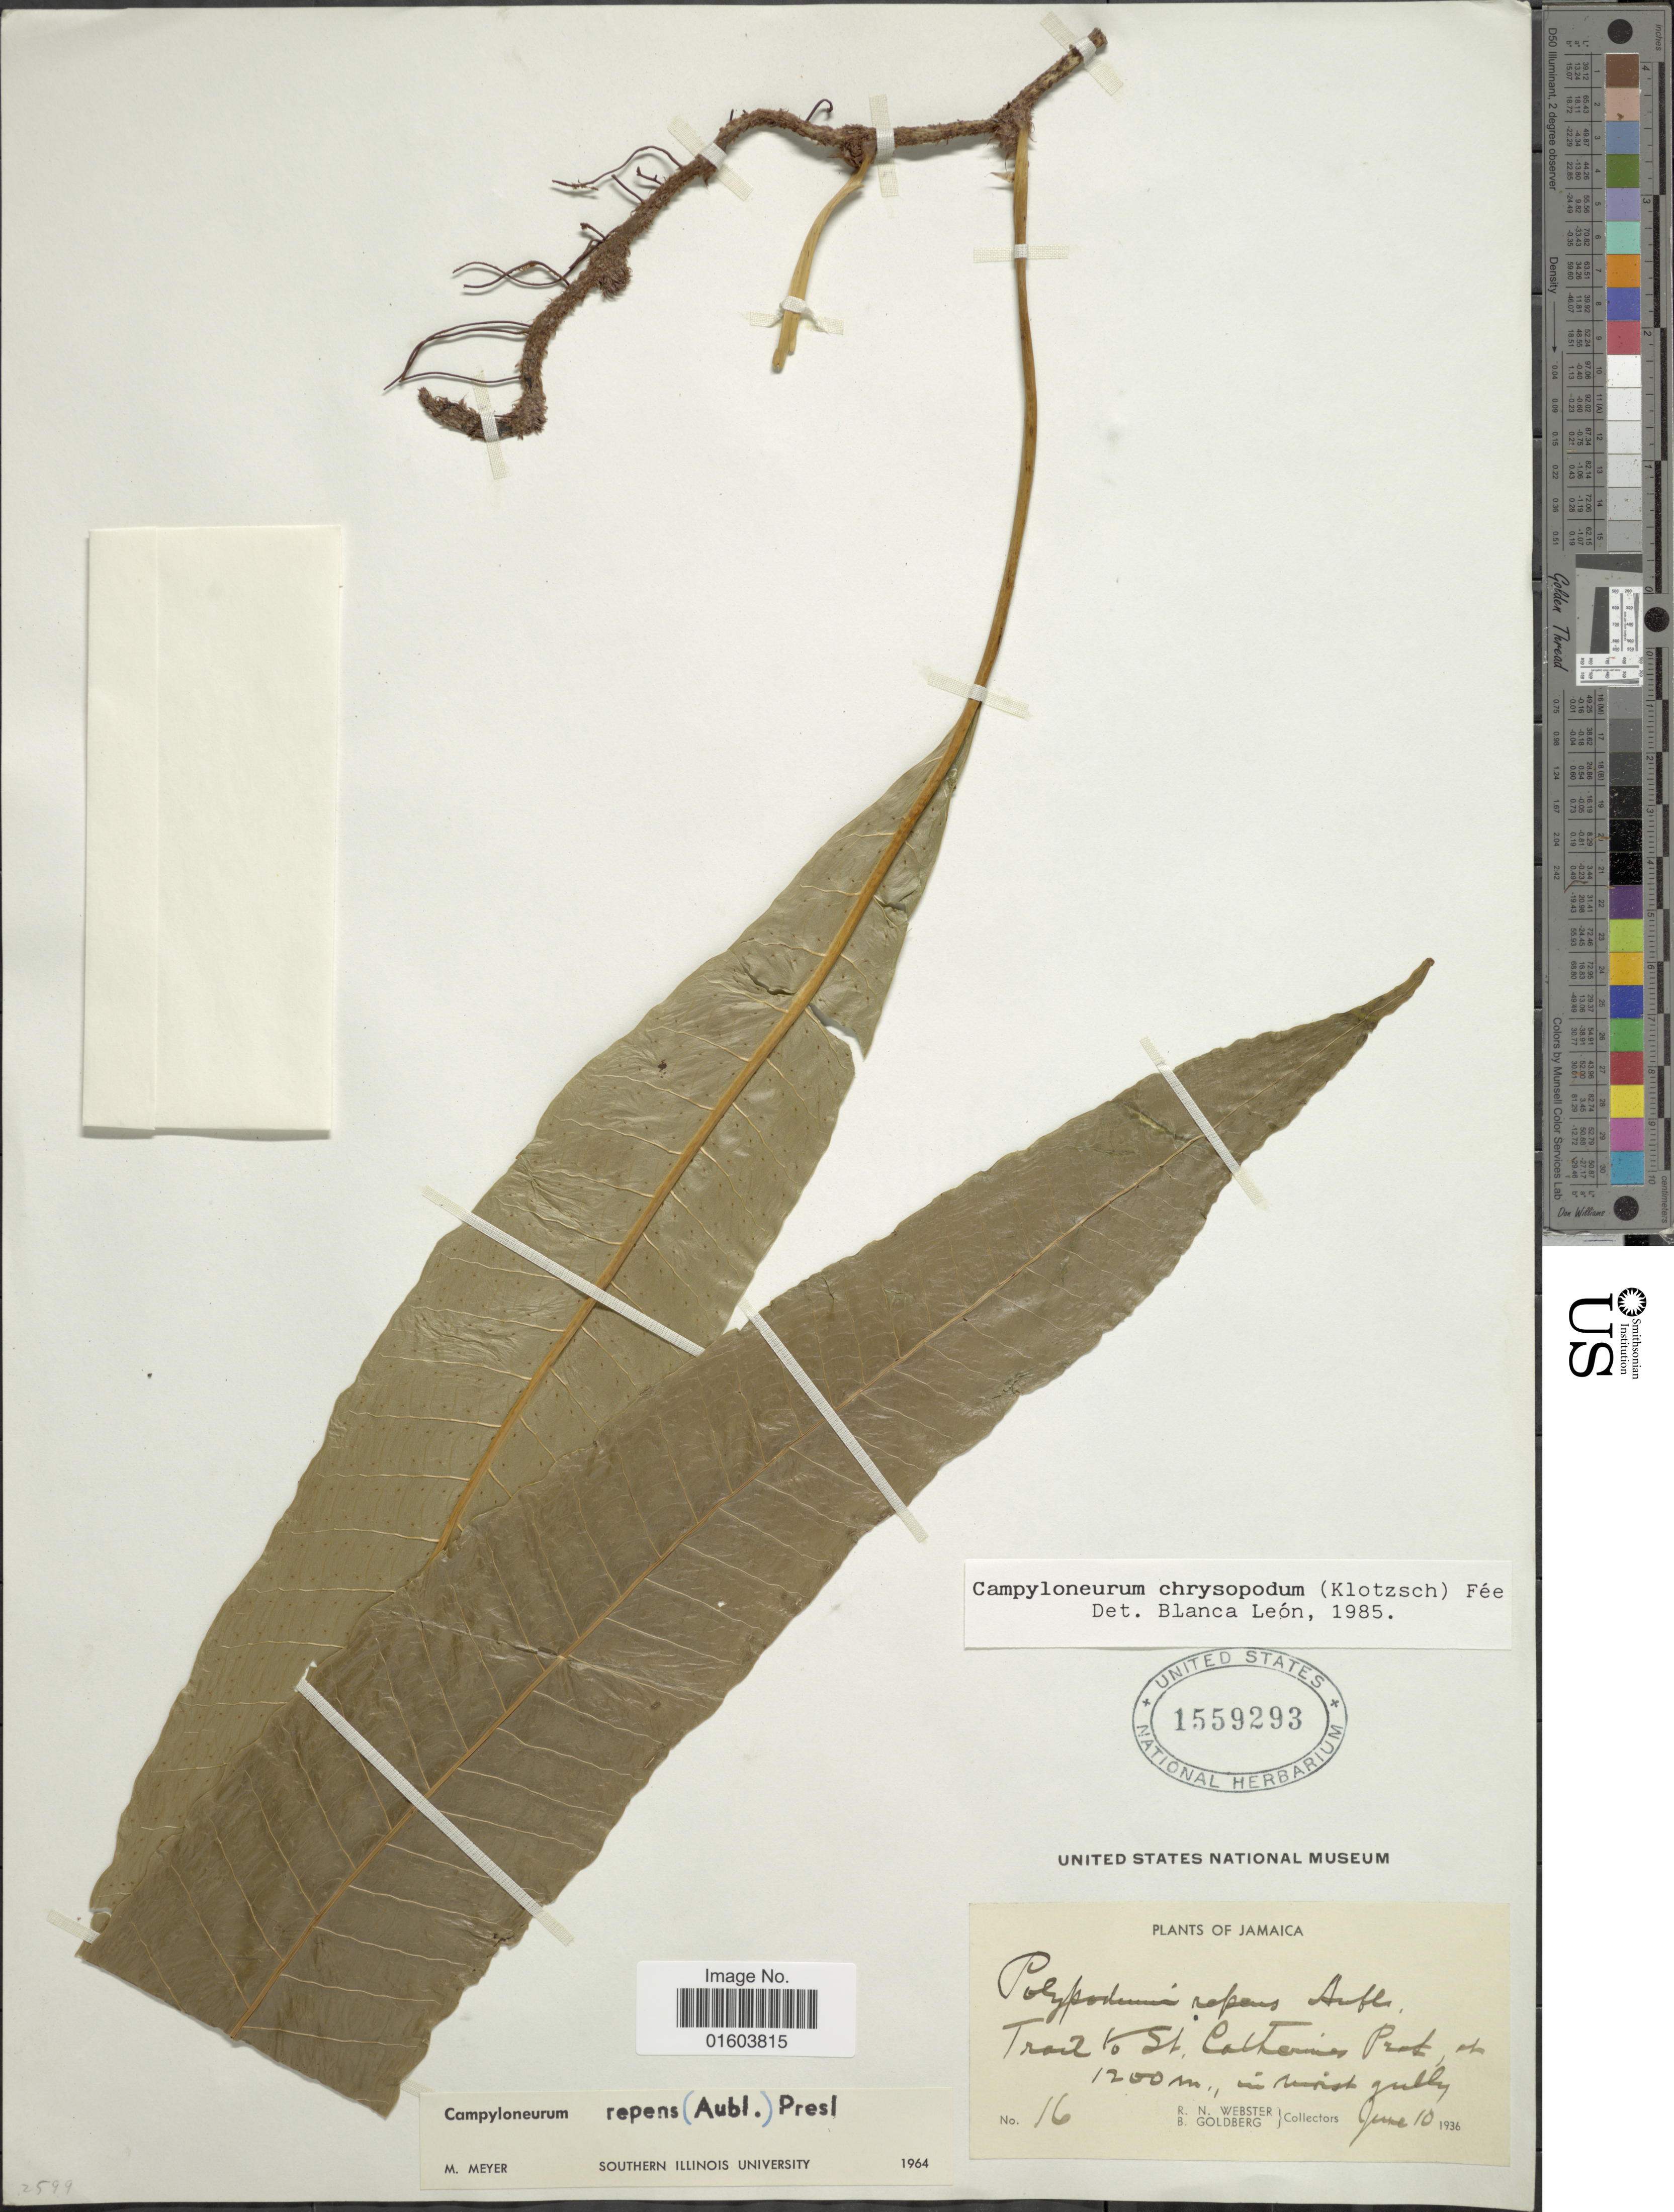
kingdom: Plantae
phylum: Tracheophyta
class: Polypodiopsida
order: Polypodiales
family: Polypodiaceae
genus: Campyloneurum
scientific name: Campyloneurum repens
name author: (Aubl.) C. Presl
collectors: R. N. Webster & B. Goldberg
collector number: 16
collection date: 1936-06-10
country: Jamaica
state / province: Saint Catherine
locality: Jamaica, Trail to St. Catherine Peak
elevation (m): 1200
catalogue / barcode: US 1559293